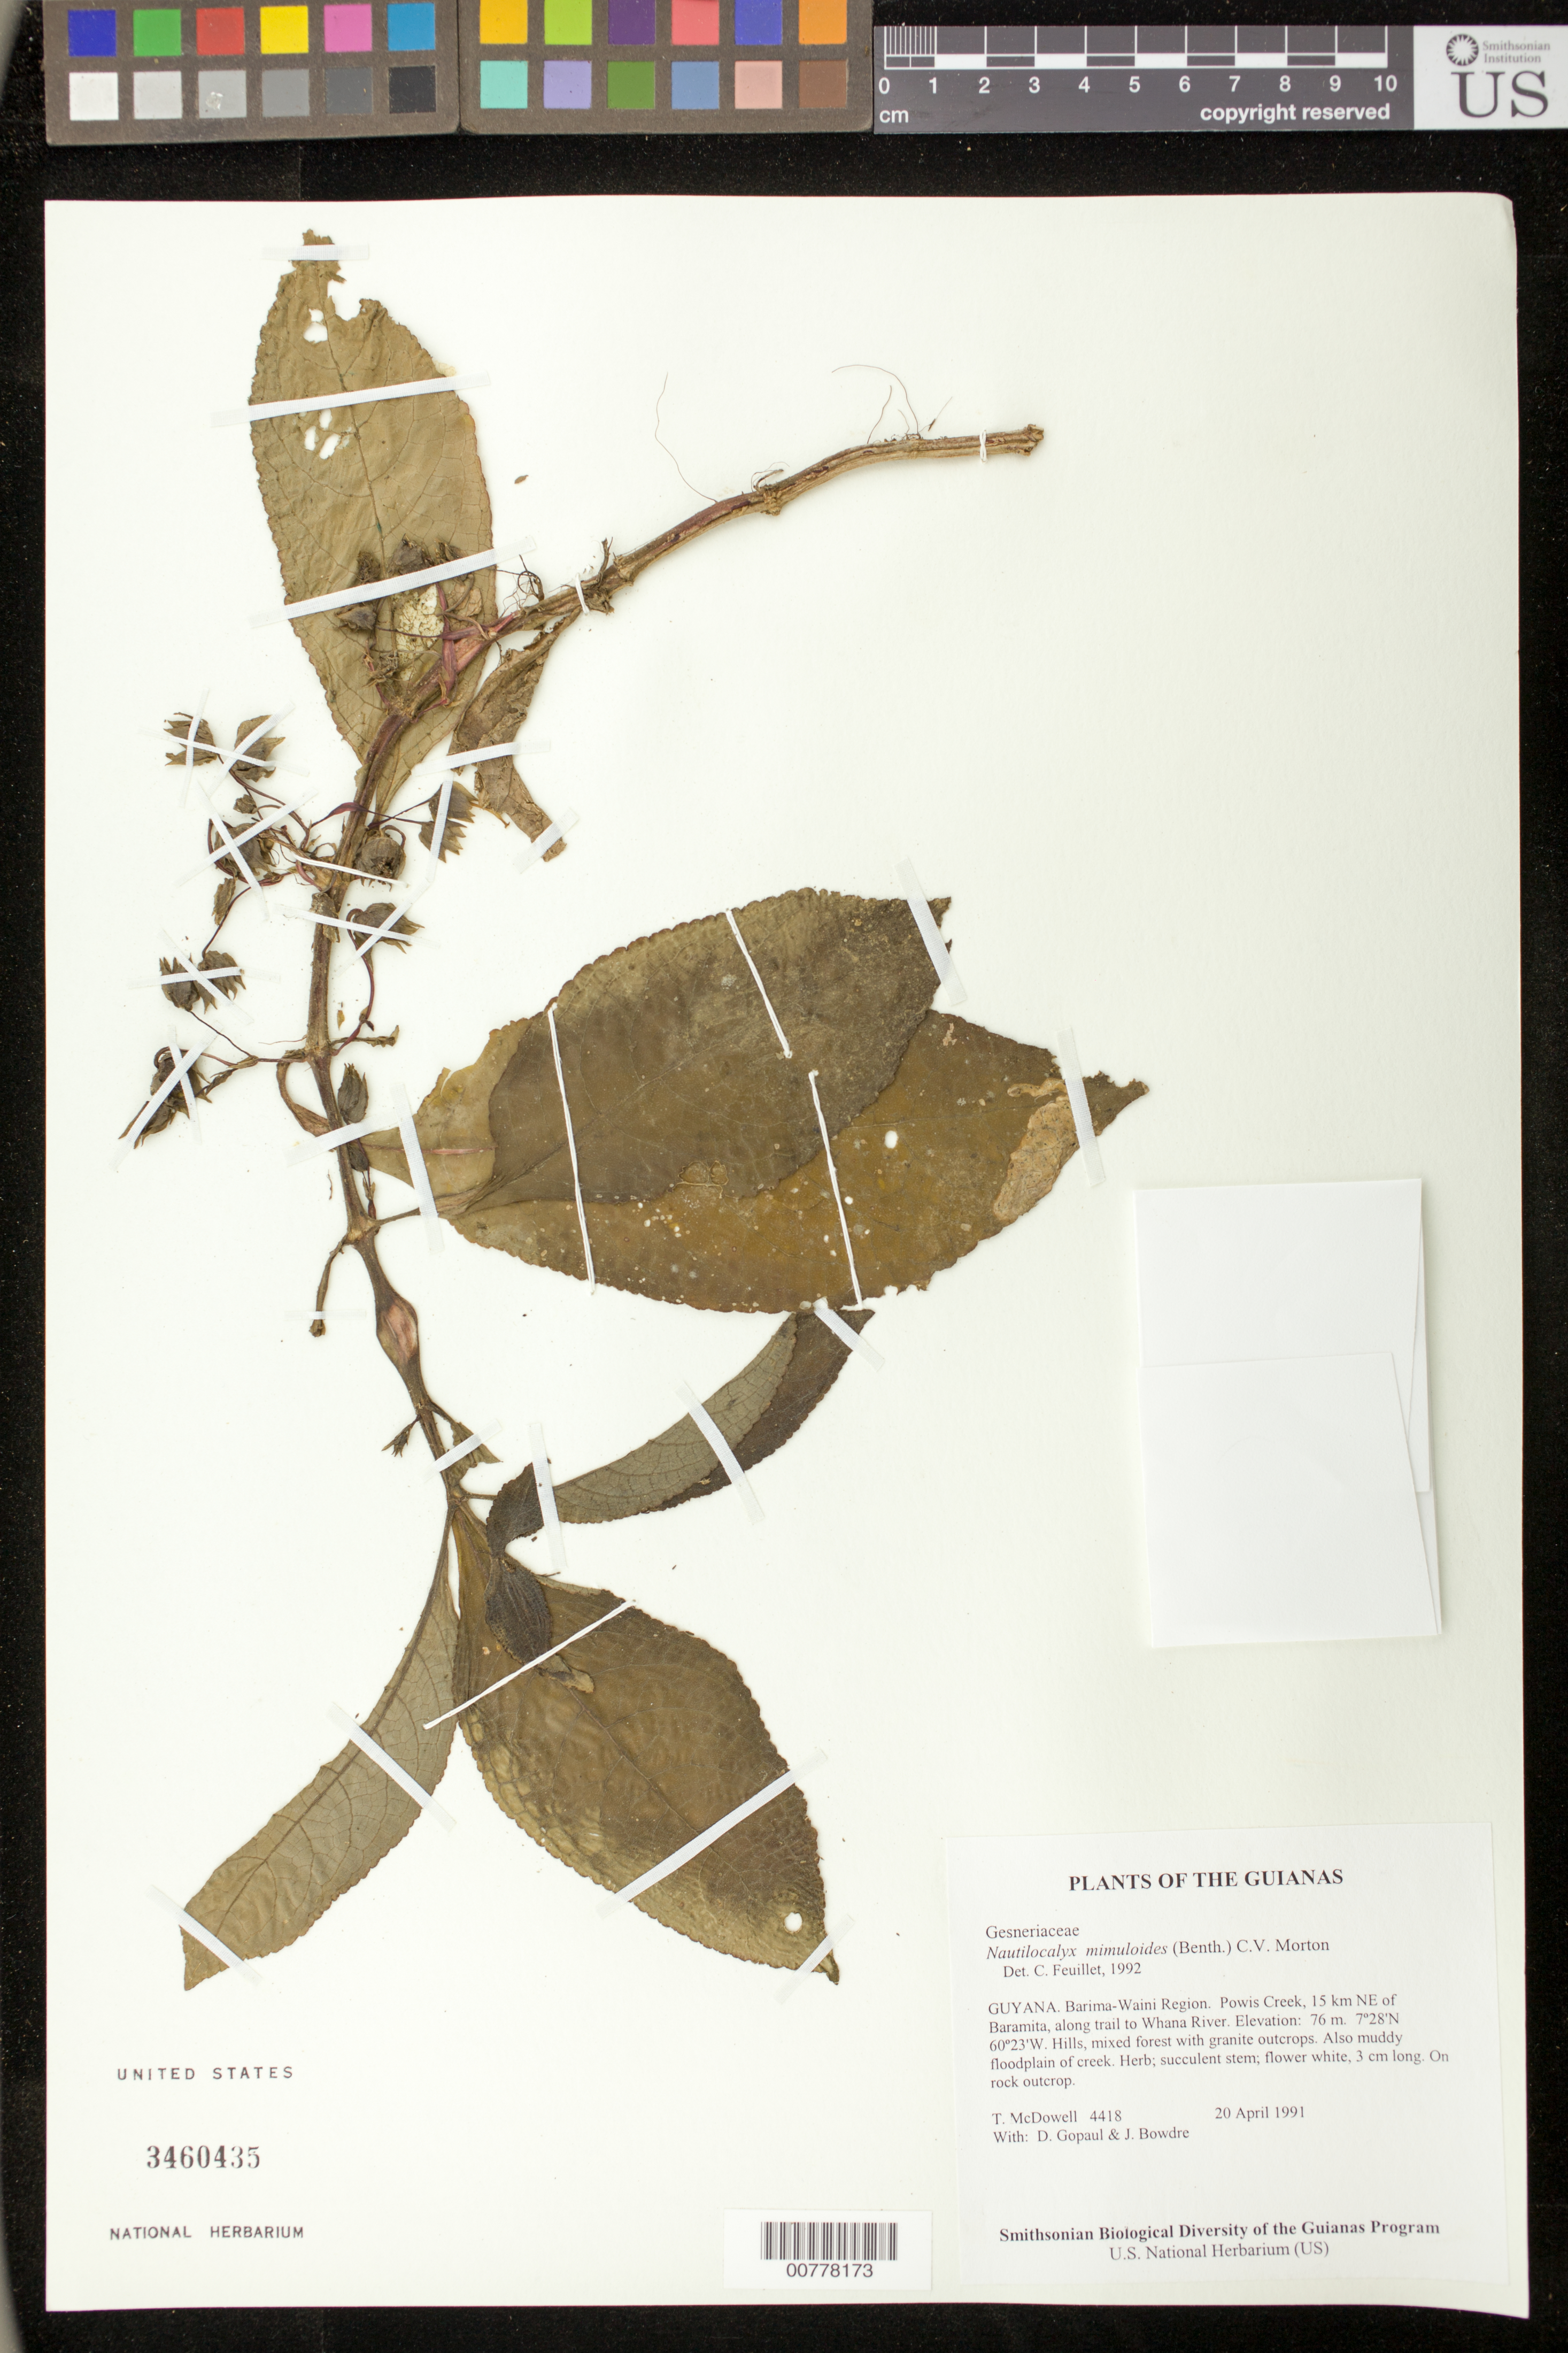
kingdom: Plantae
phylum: Tracheophyta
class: Magnoliopsida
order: Lamiales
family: Gesneriaceae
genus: Nautilocalyx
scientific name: Nautilocalyx mimuloides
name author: (Benth.) C.V. Morton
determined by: Feuillet, C.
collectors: T. McDowell, D. Gopaul & J. Bowdre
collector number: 4418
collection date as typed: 20 April 1991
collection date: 1991-04-20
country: Guyana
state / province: Barima-Waini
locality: Powis Creek, 15 km NE of Baramita, along trail to Whana River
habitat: Hills, mixed forest with granite outcrops. Also muddy floodplain of creek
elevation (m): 76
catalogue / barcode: US 3460435